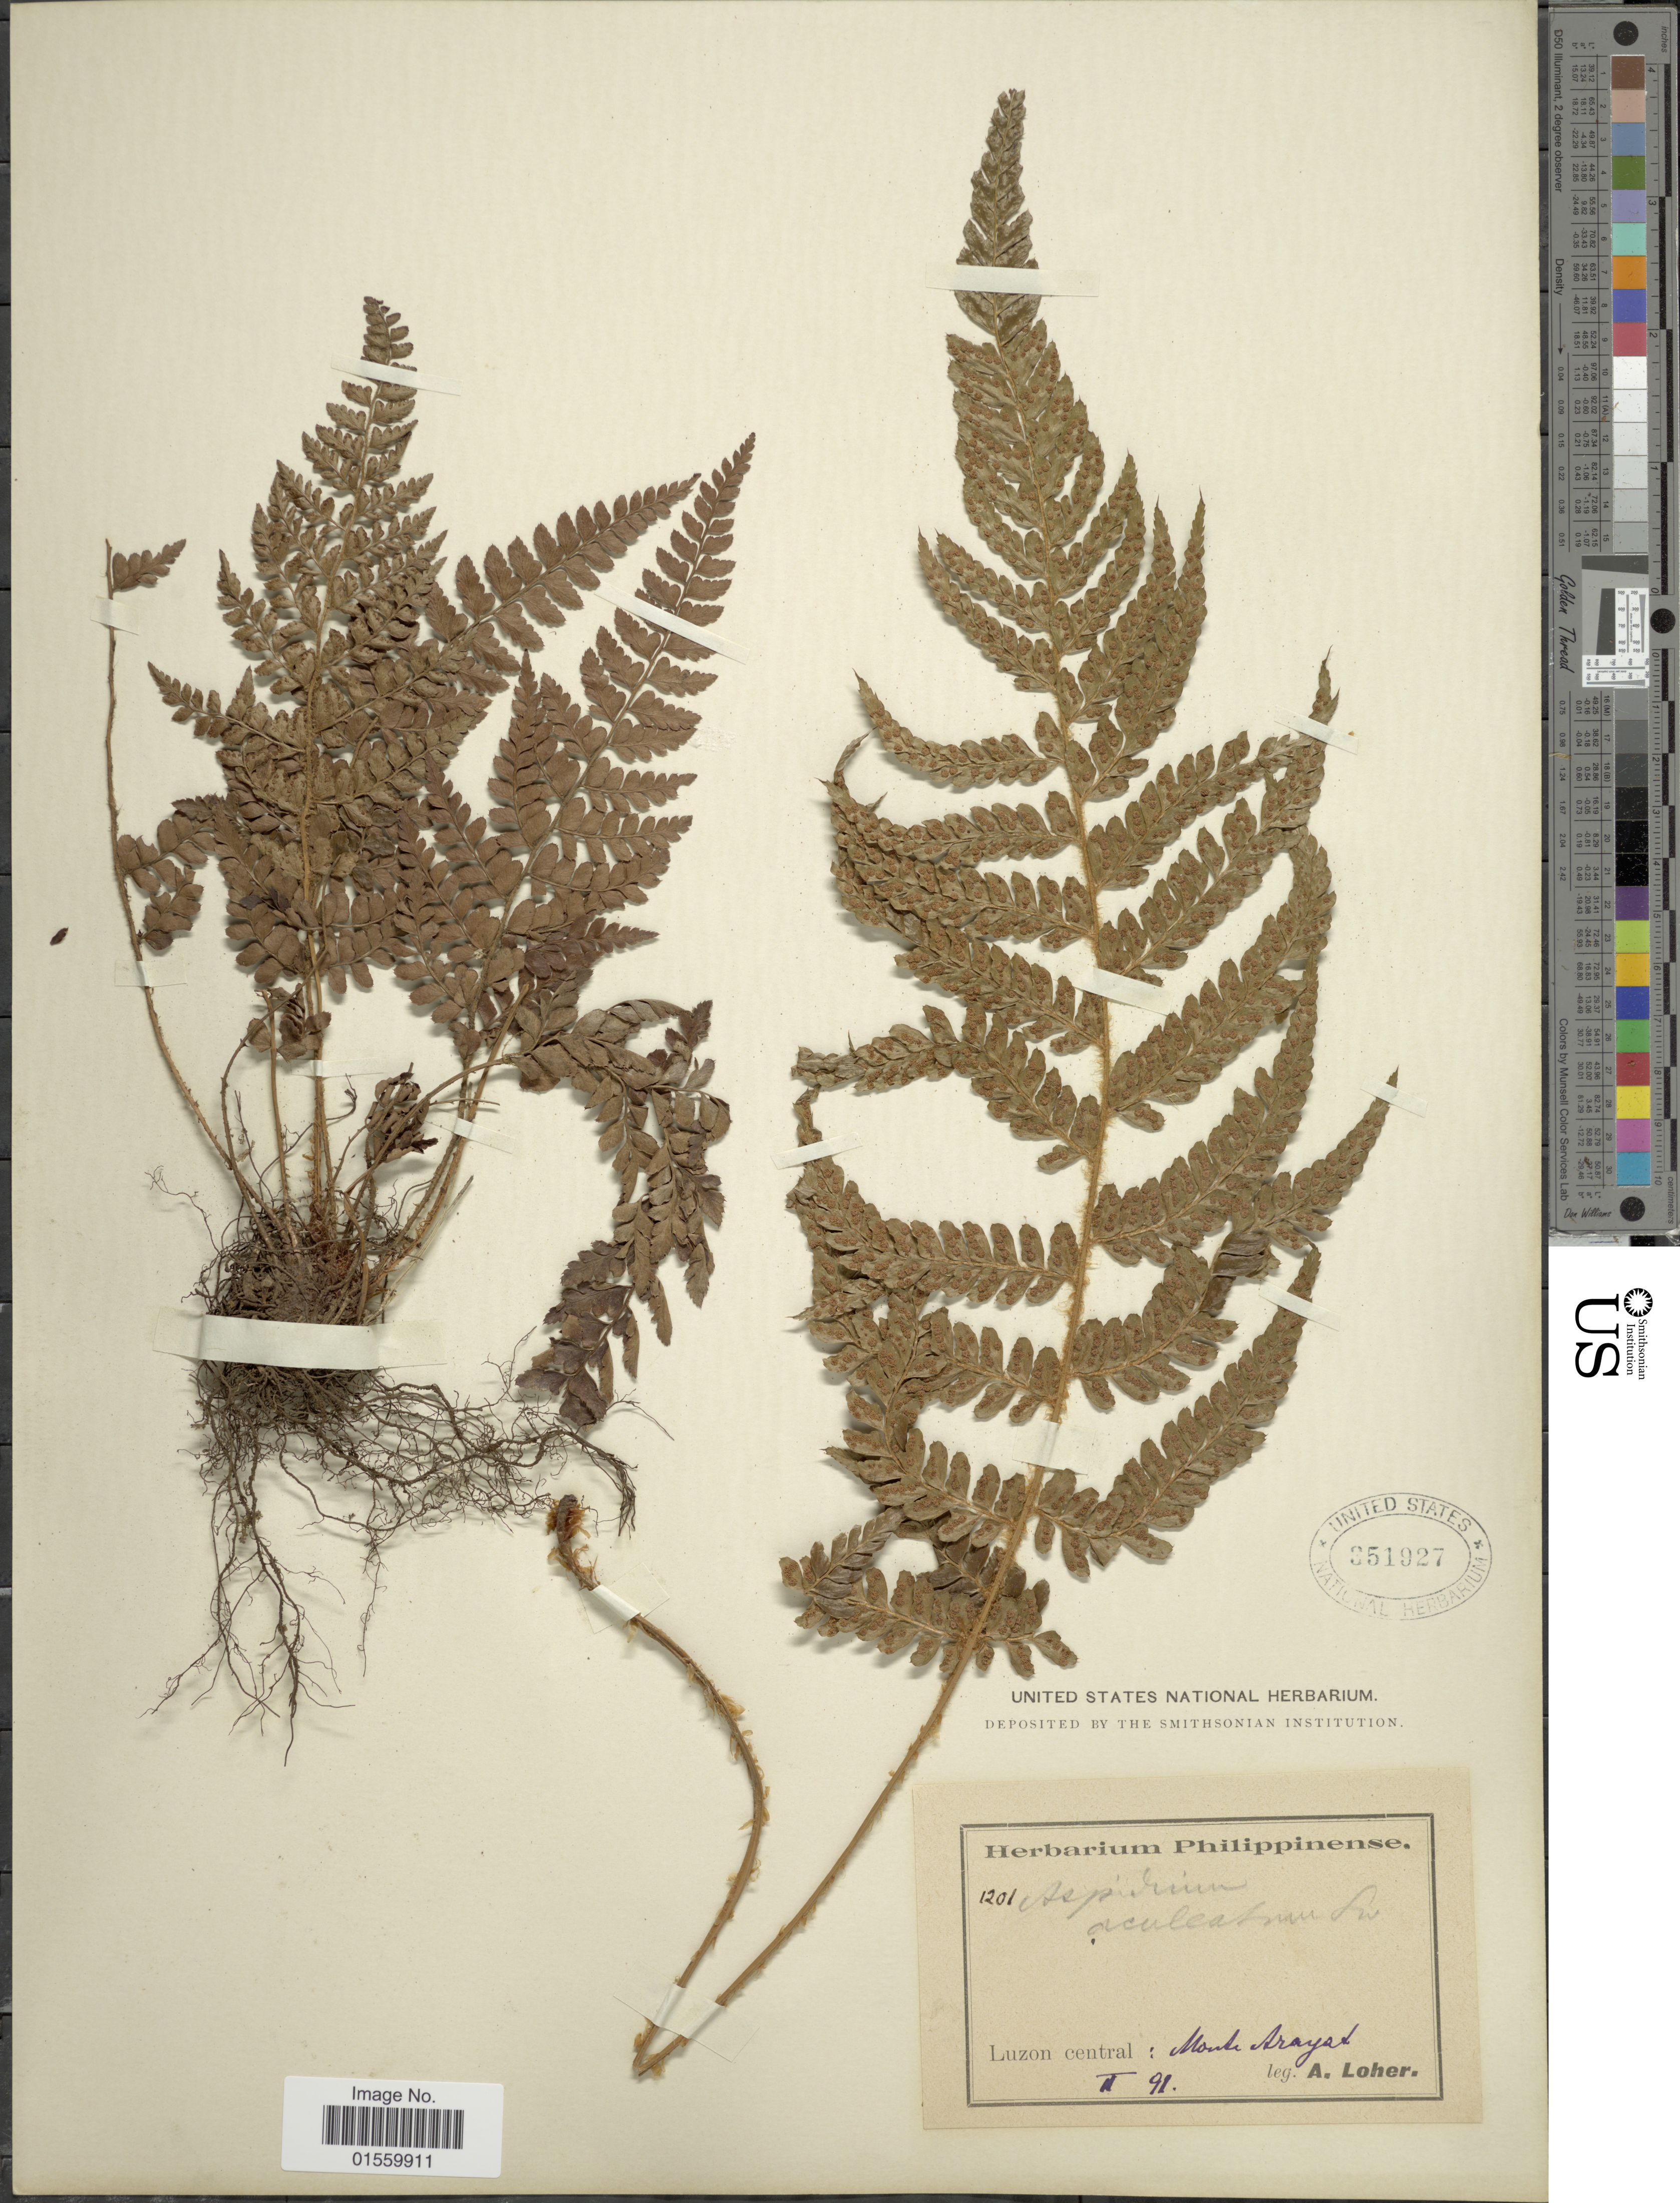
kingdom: Plantae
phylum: Tracheophyta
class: Polypodiopsida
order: Polypodiales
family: Dryopteridaceae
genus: Polystichum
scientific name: Polystichum aculeatum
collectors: A. Loher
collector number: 1201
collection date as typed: Transcribed d/m/y: /2/91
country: Philippines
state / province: Central Luzon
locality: Luzon Central, Monte Arayat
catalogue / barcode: US 351927